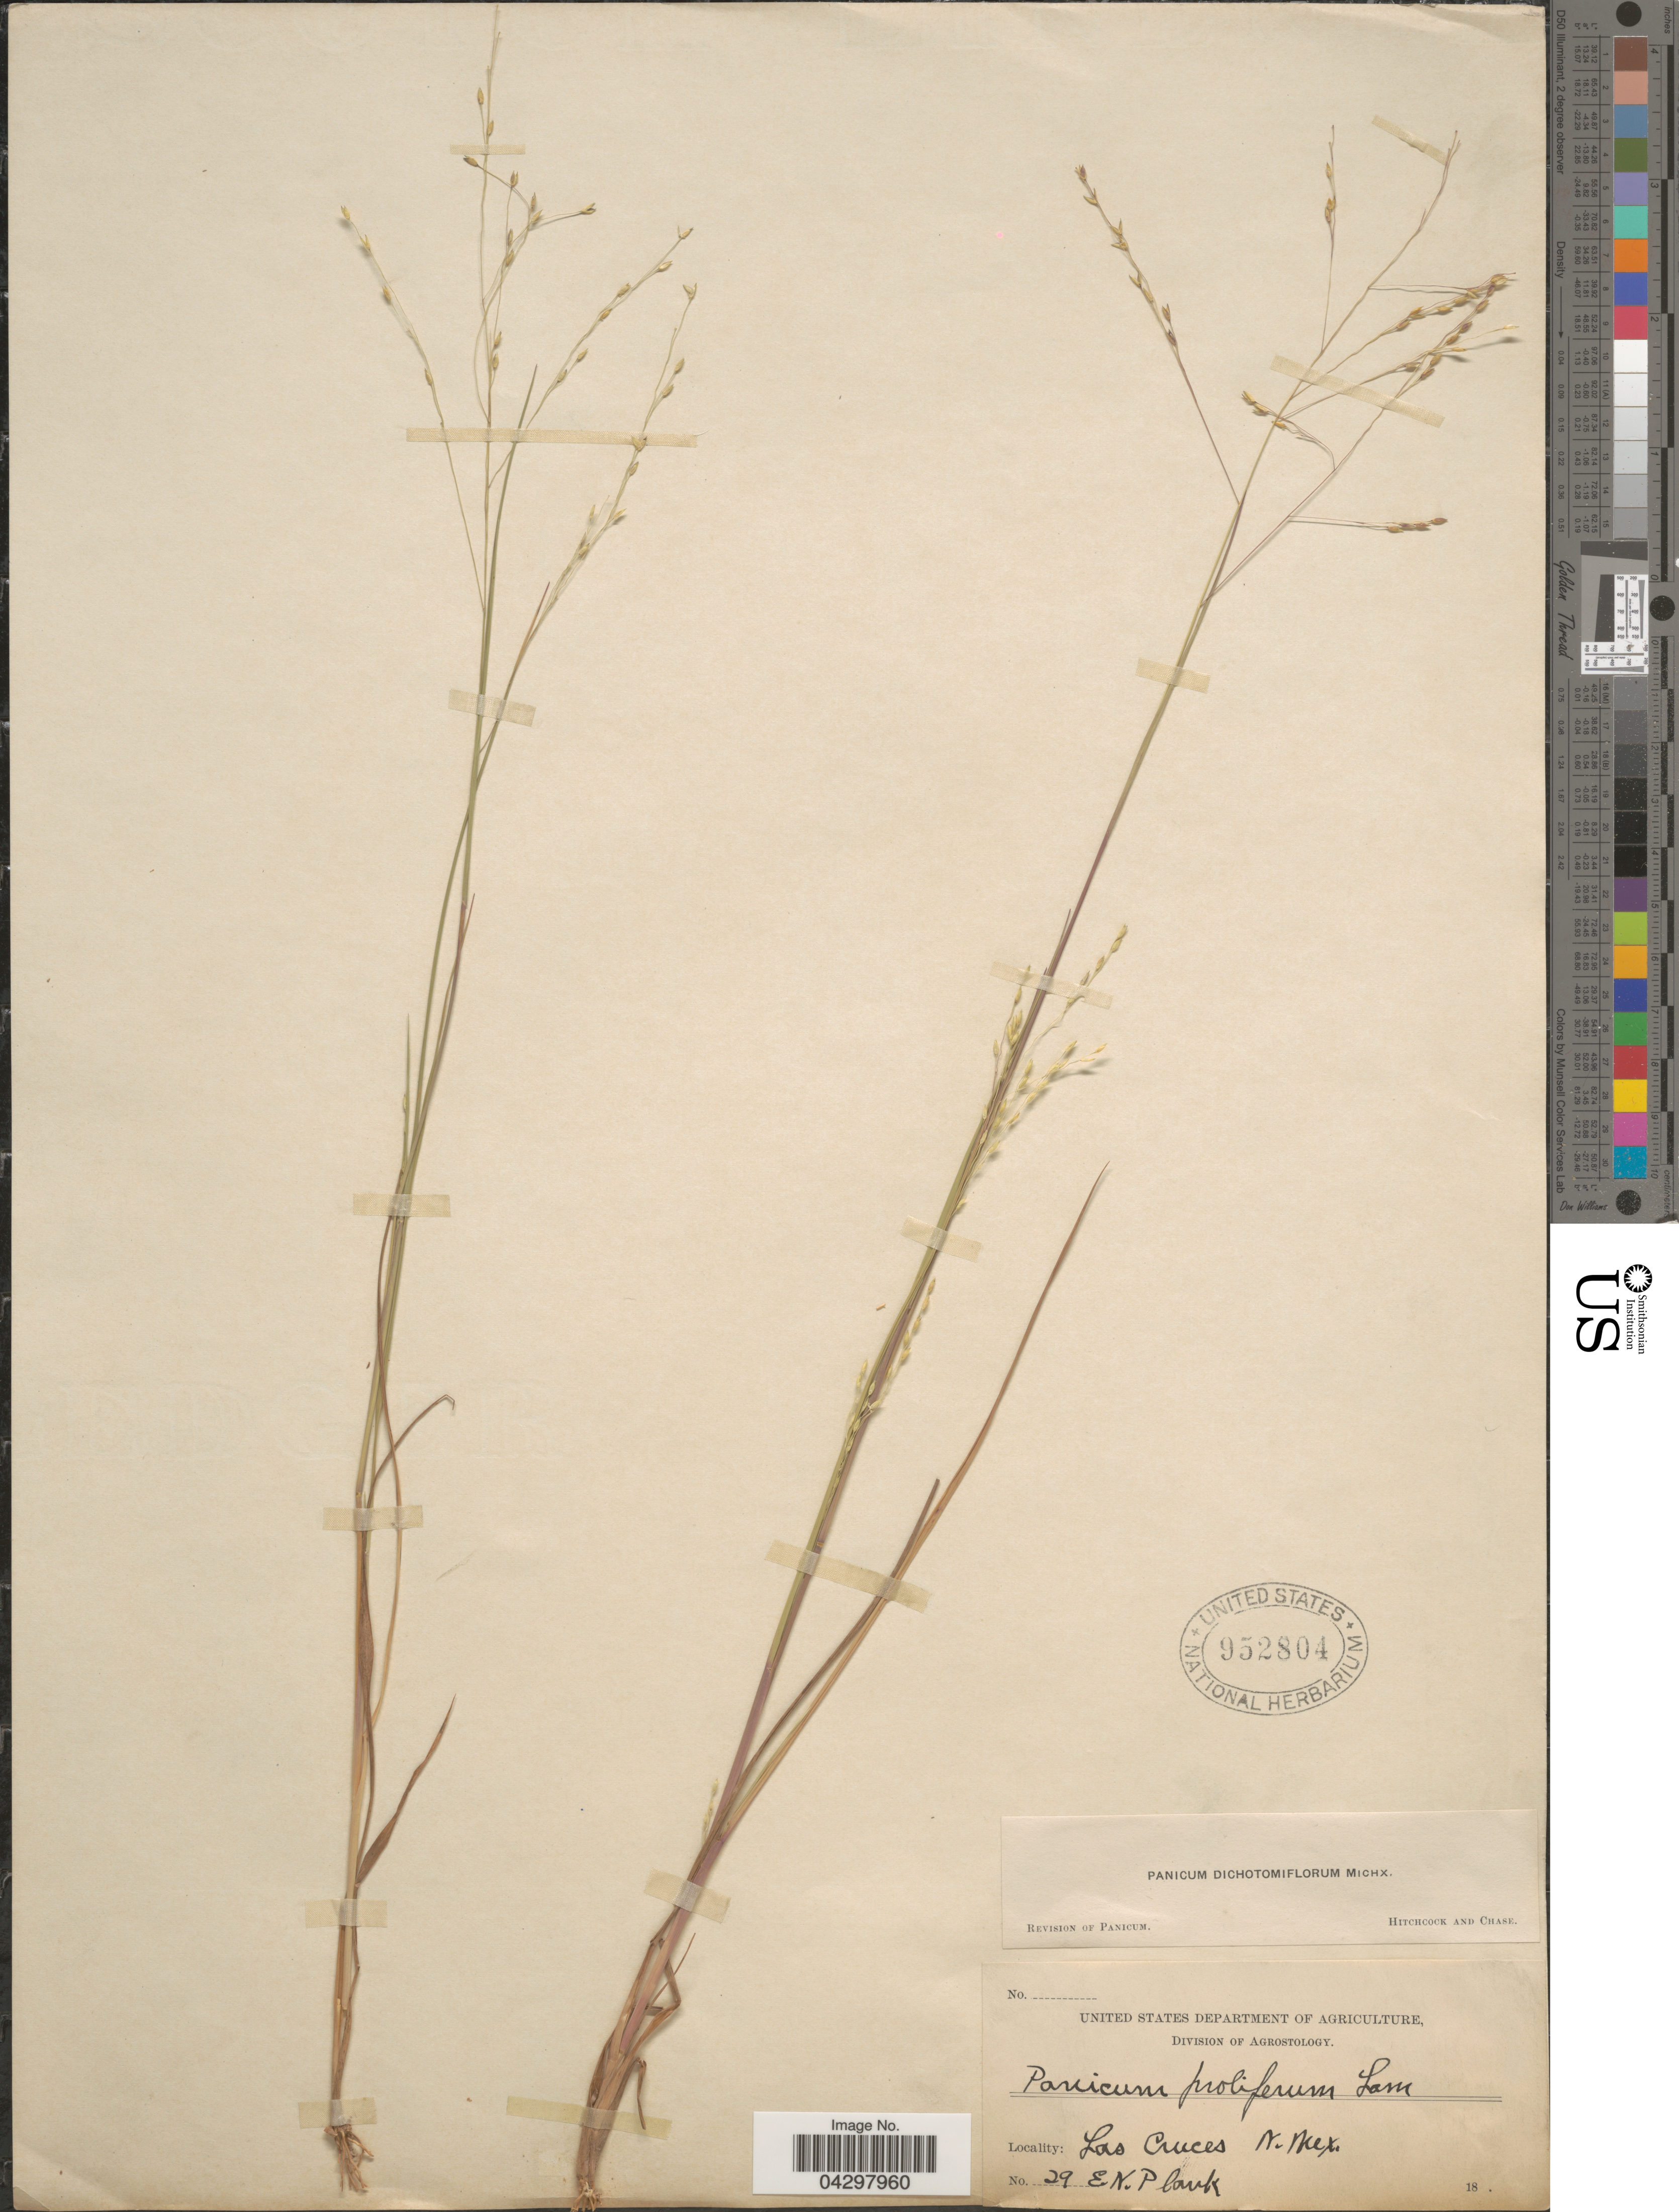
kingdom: Plantae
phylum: Tracheophyta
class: Liliopsida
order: Poales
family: Poaceae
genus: Panicum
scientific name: Panicum dichotomiflorum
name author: Michx.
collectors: E. Plank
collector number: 29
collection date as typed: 18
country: United States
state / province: New Mexico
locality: Las Cruces.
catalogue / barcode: US 952804